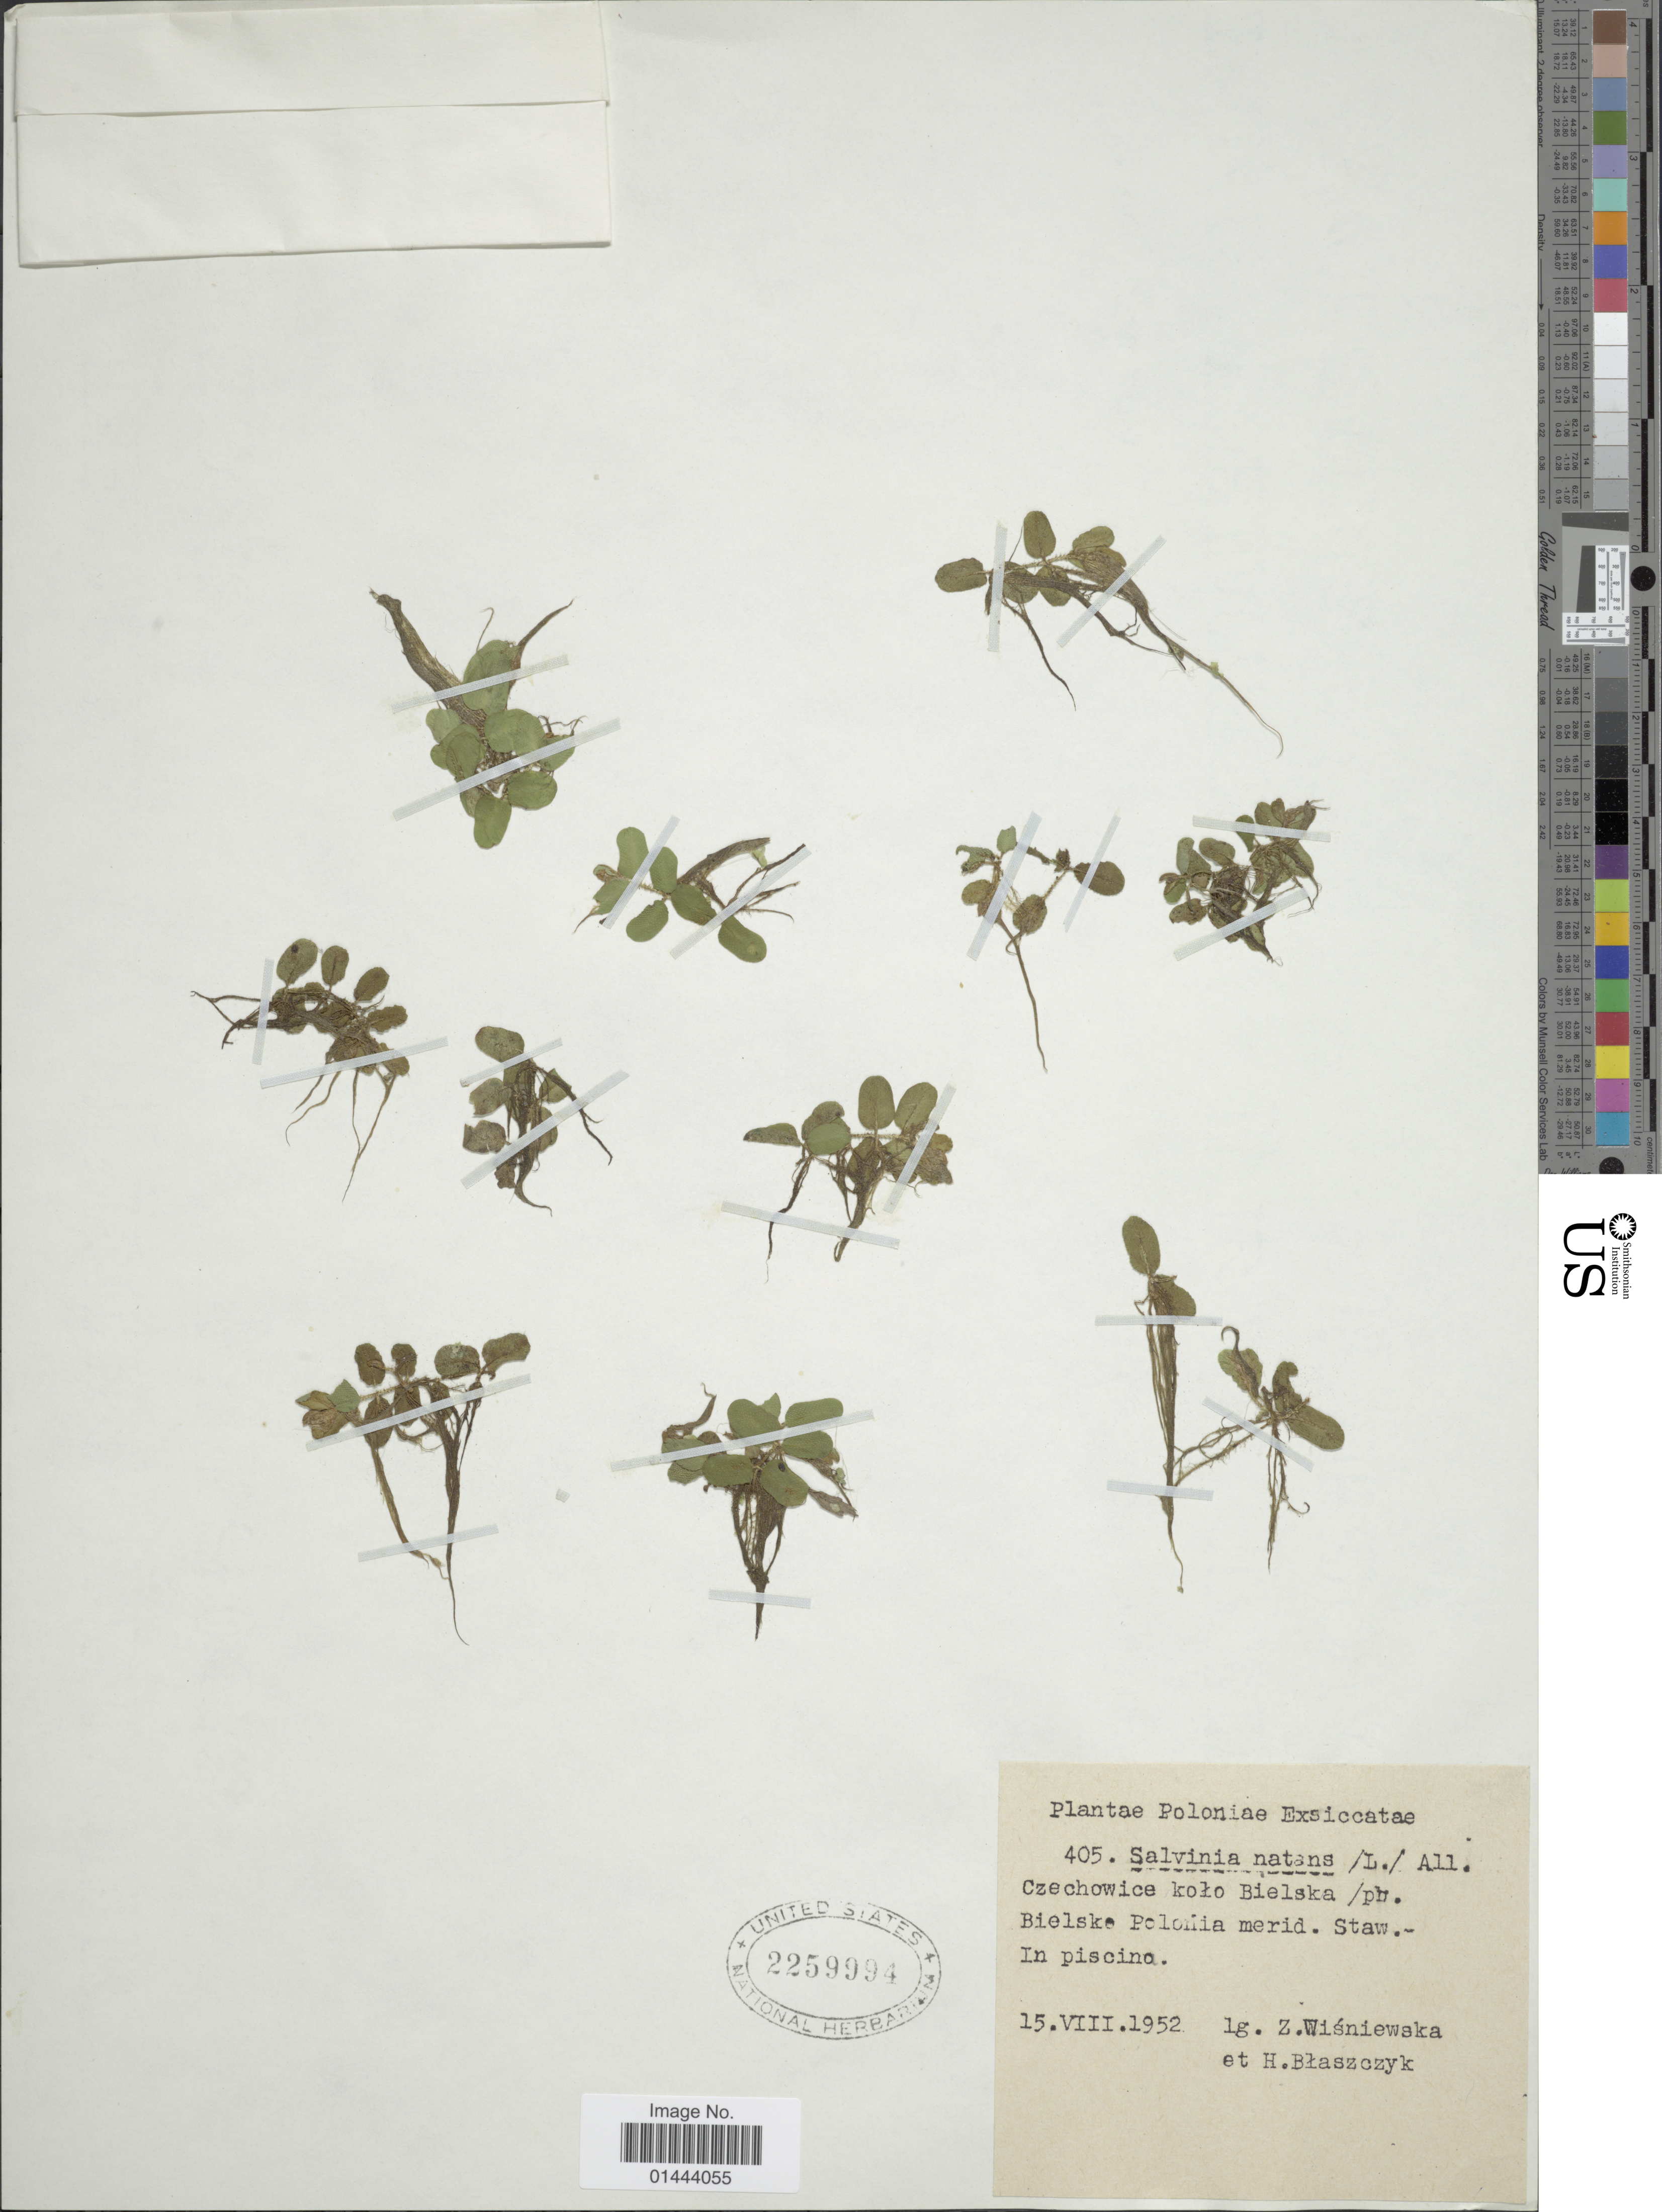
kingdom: Plantae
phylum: Tracheophyta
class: Polypodiopsida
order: Salviniales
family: Salviniaceae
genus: Salvinia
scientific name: Salvinia natans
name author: (L.) All.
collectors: Z. Wisniewska & H. Blaszczyk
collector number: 405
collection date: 1952-08-15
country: Poland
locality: Bielske Polonia merid. Stew. in piscino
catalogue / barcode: US 2259994